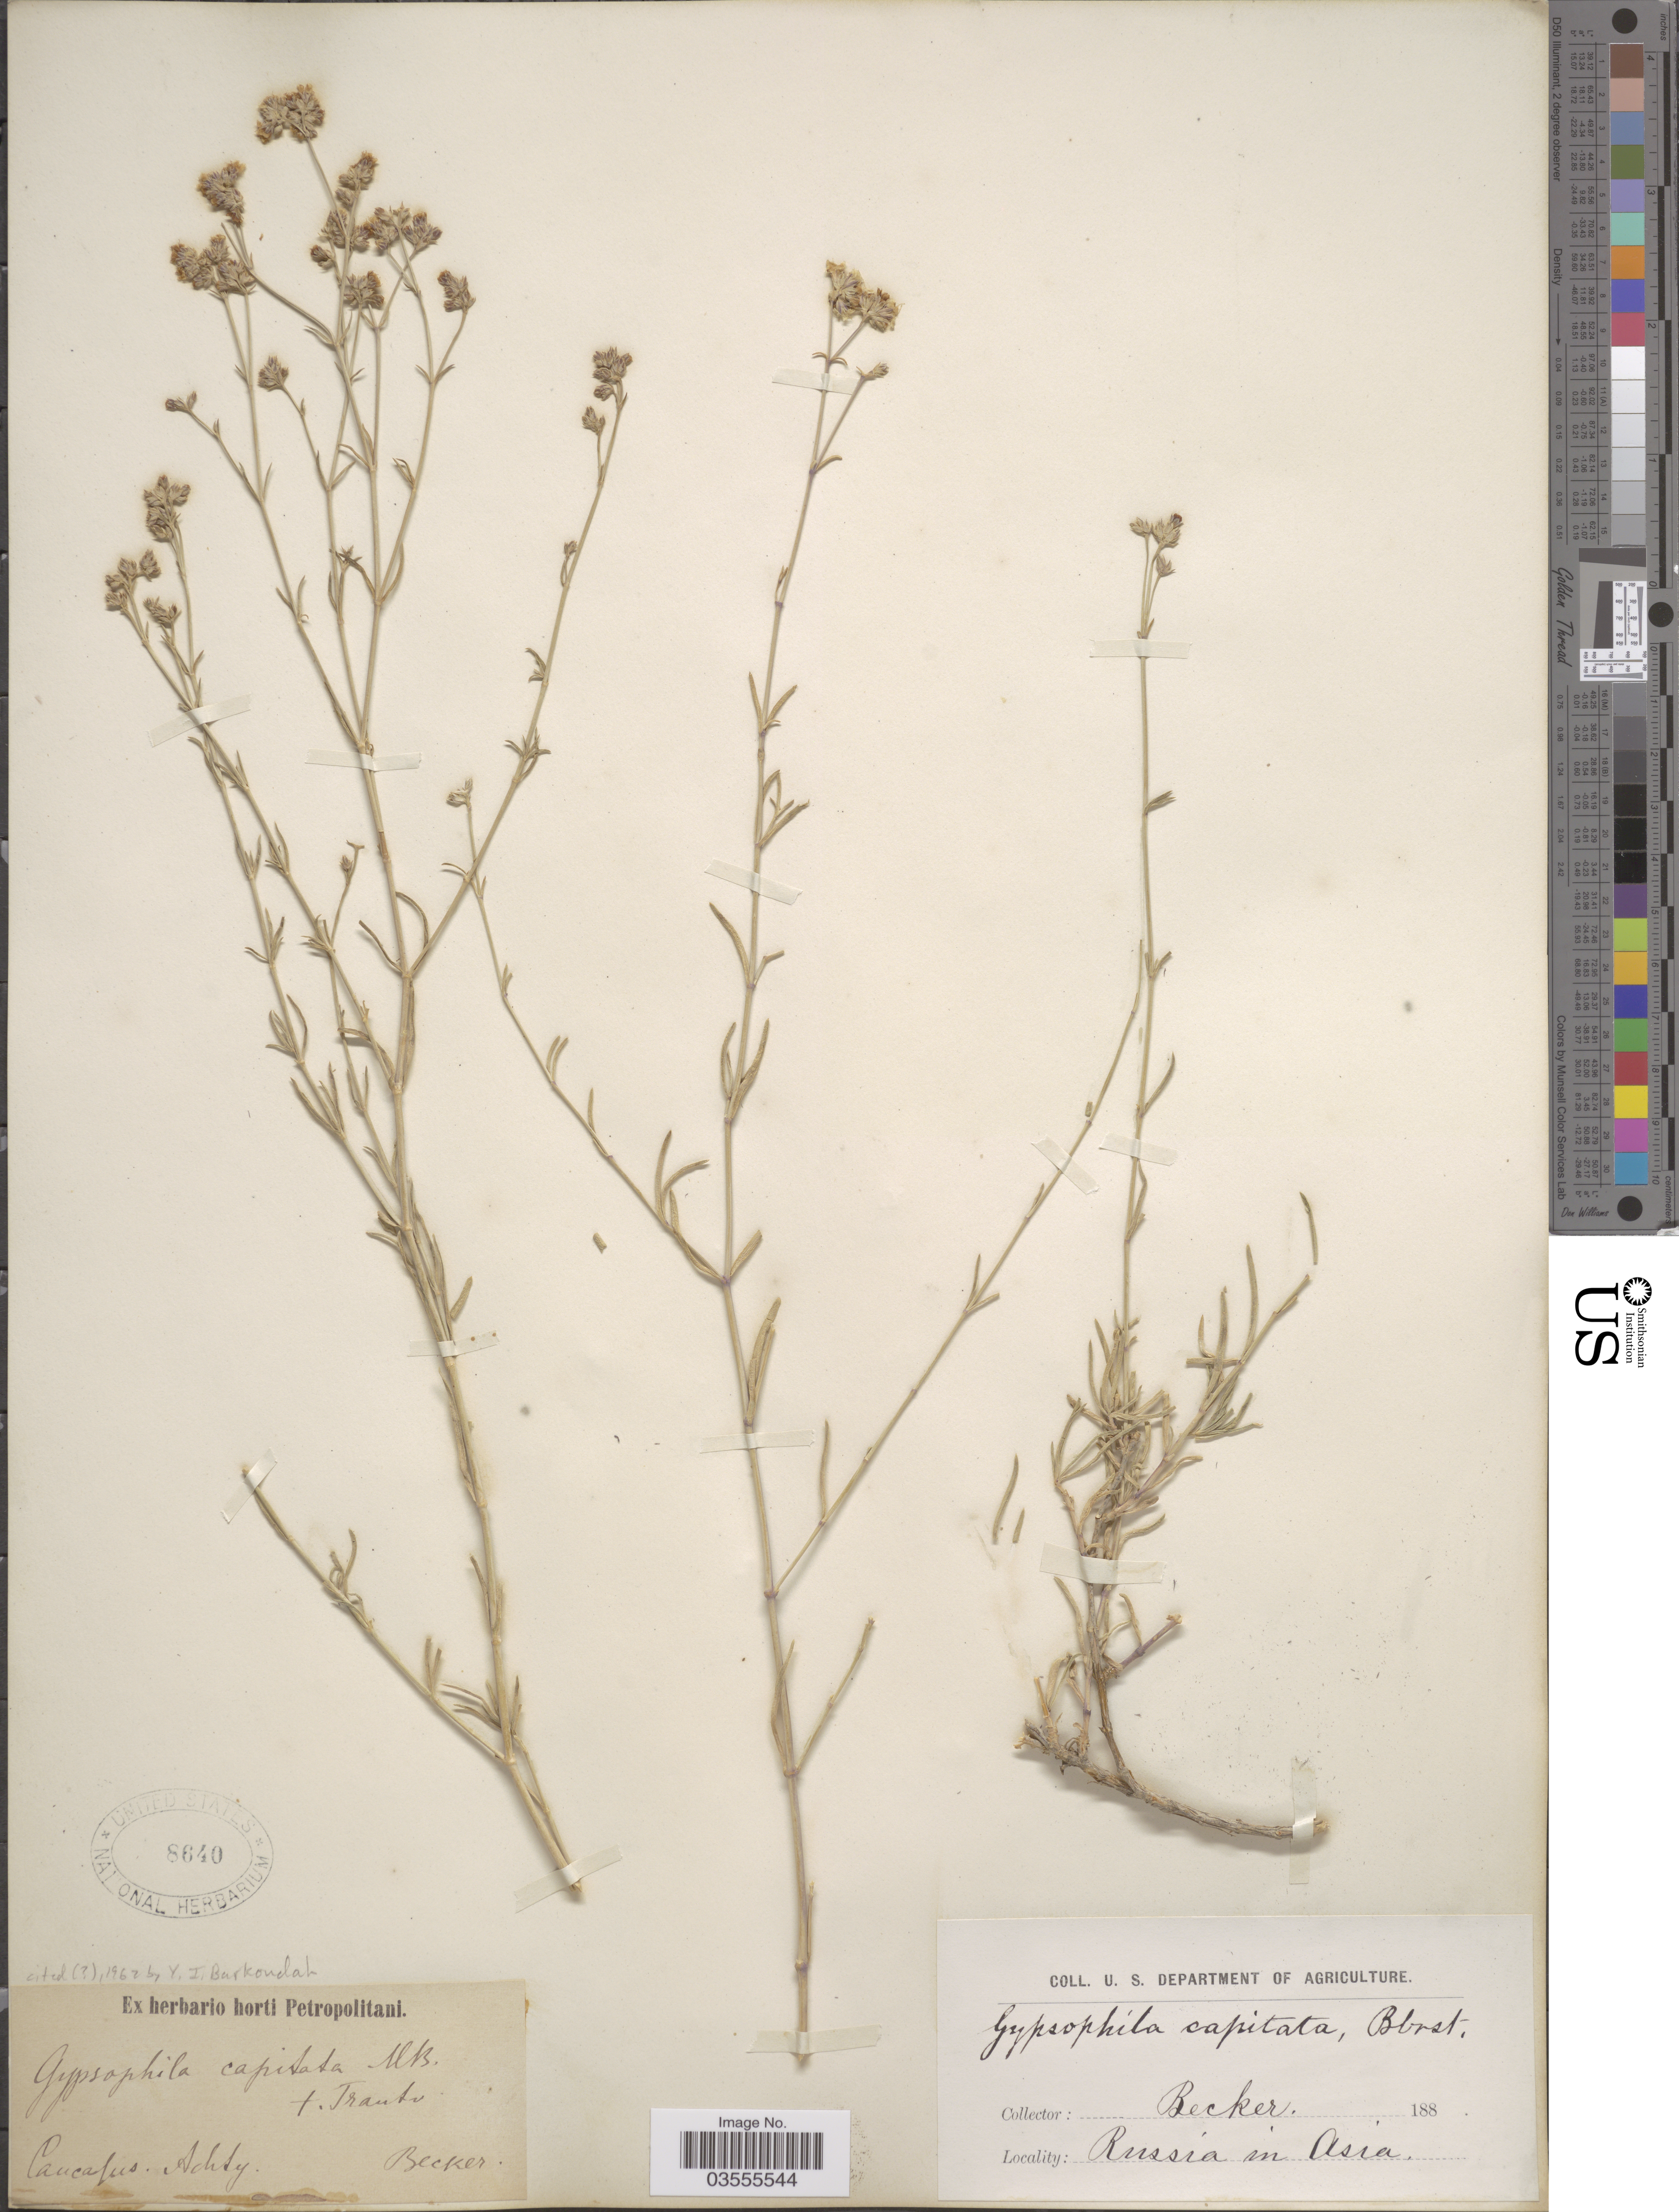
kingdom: Plantae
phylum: Tracheophyta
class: Magnoliopsida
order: Caryophyllales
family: Caryophyllaceae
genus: Gypsophila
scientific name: Gypsophila capitata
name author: M. Bieb.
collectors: -. Becker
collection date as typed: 188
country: Russian Federation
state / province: Dagestan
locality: Caucasus. Achty. Russia in Asia.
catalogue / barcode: US 8640